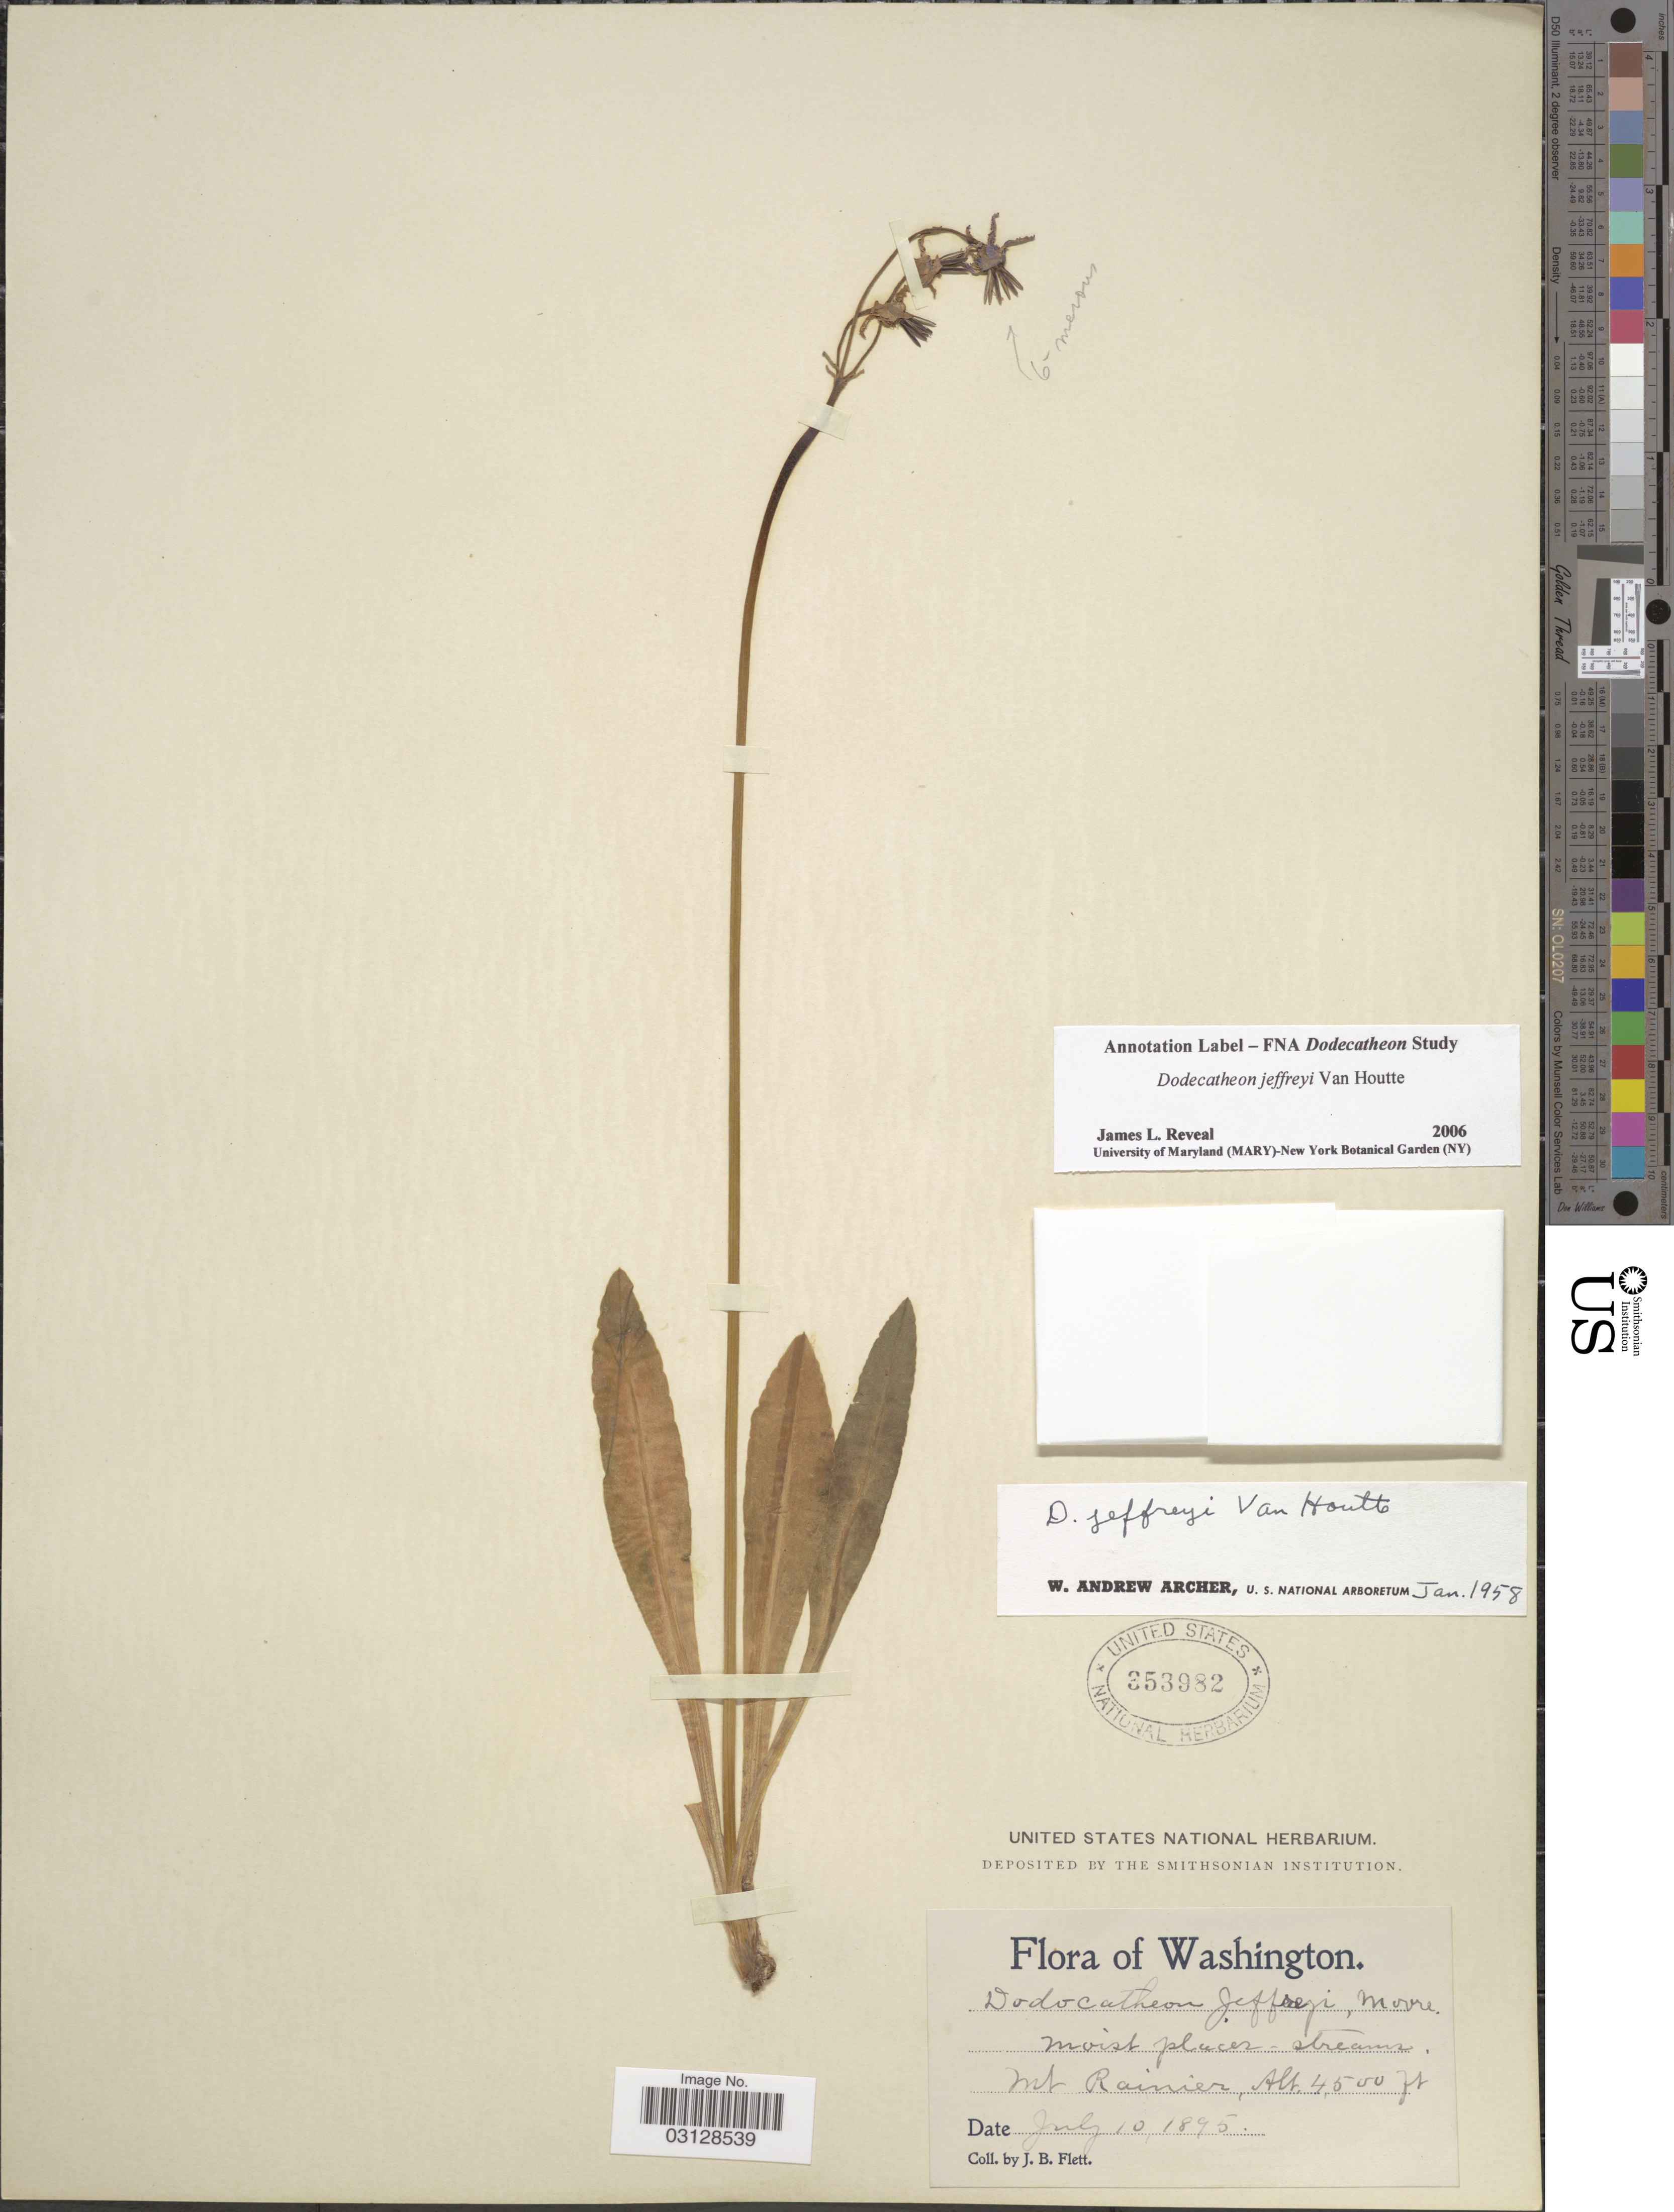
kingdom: Plantae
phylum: Tracheophyta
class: Magnoliopsida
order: Ericales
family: Primulaceae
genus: Dodecatheon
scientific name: Dodecatheon jeffreyi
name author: Van Houtte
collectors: J. Flett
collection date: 1895-07-10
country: United States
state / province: Washington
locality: Mt. Rainier.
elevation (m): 1372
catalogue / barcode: US 353982